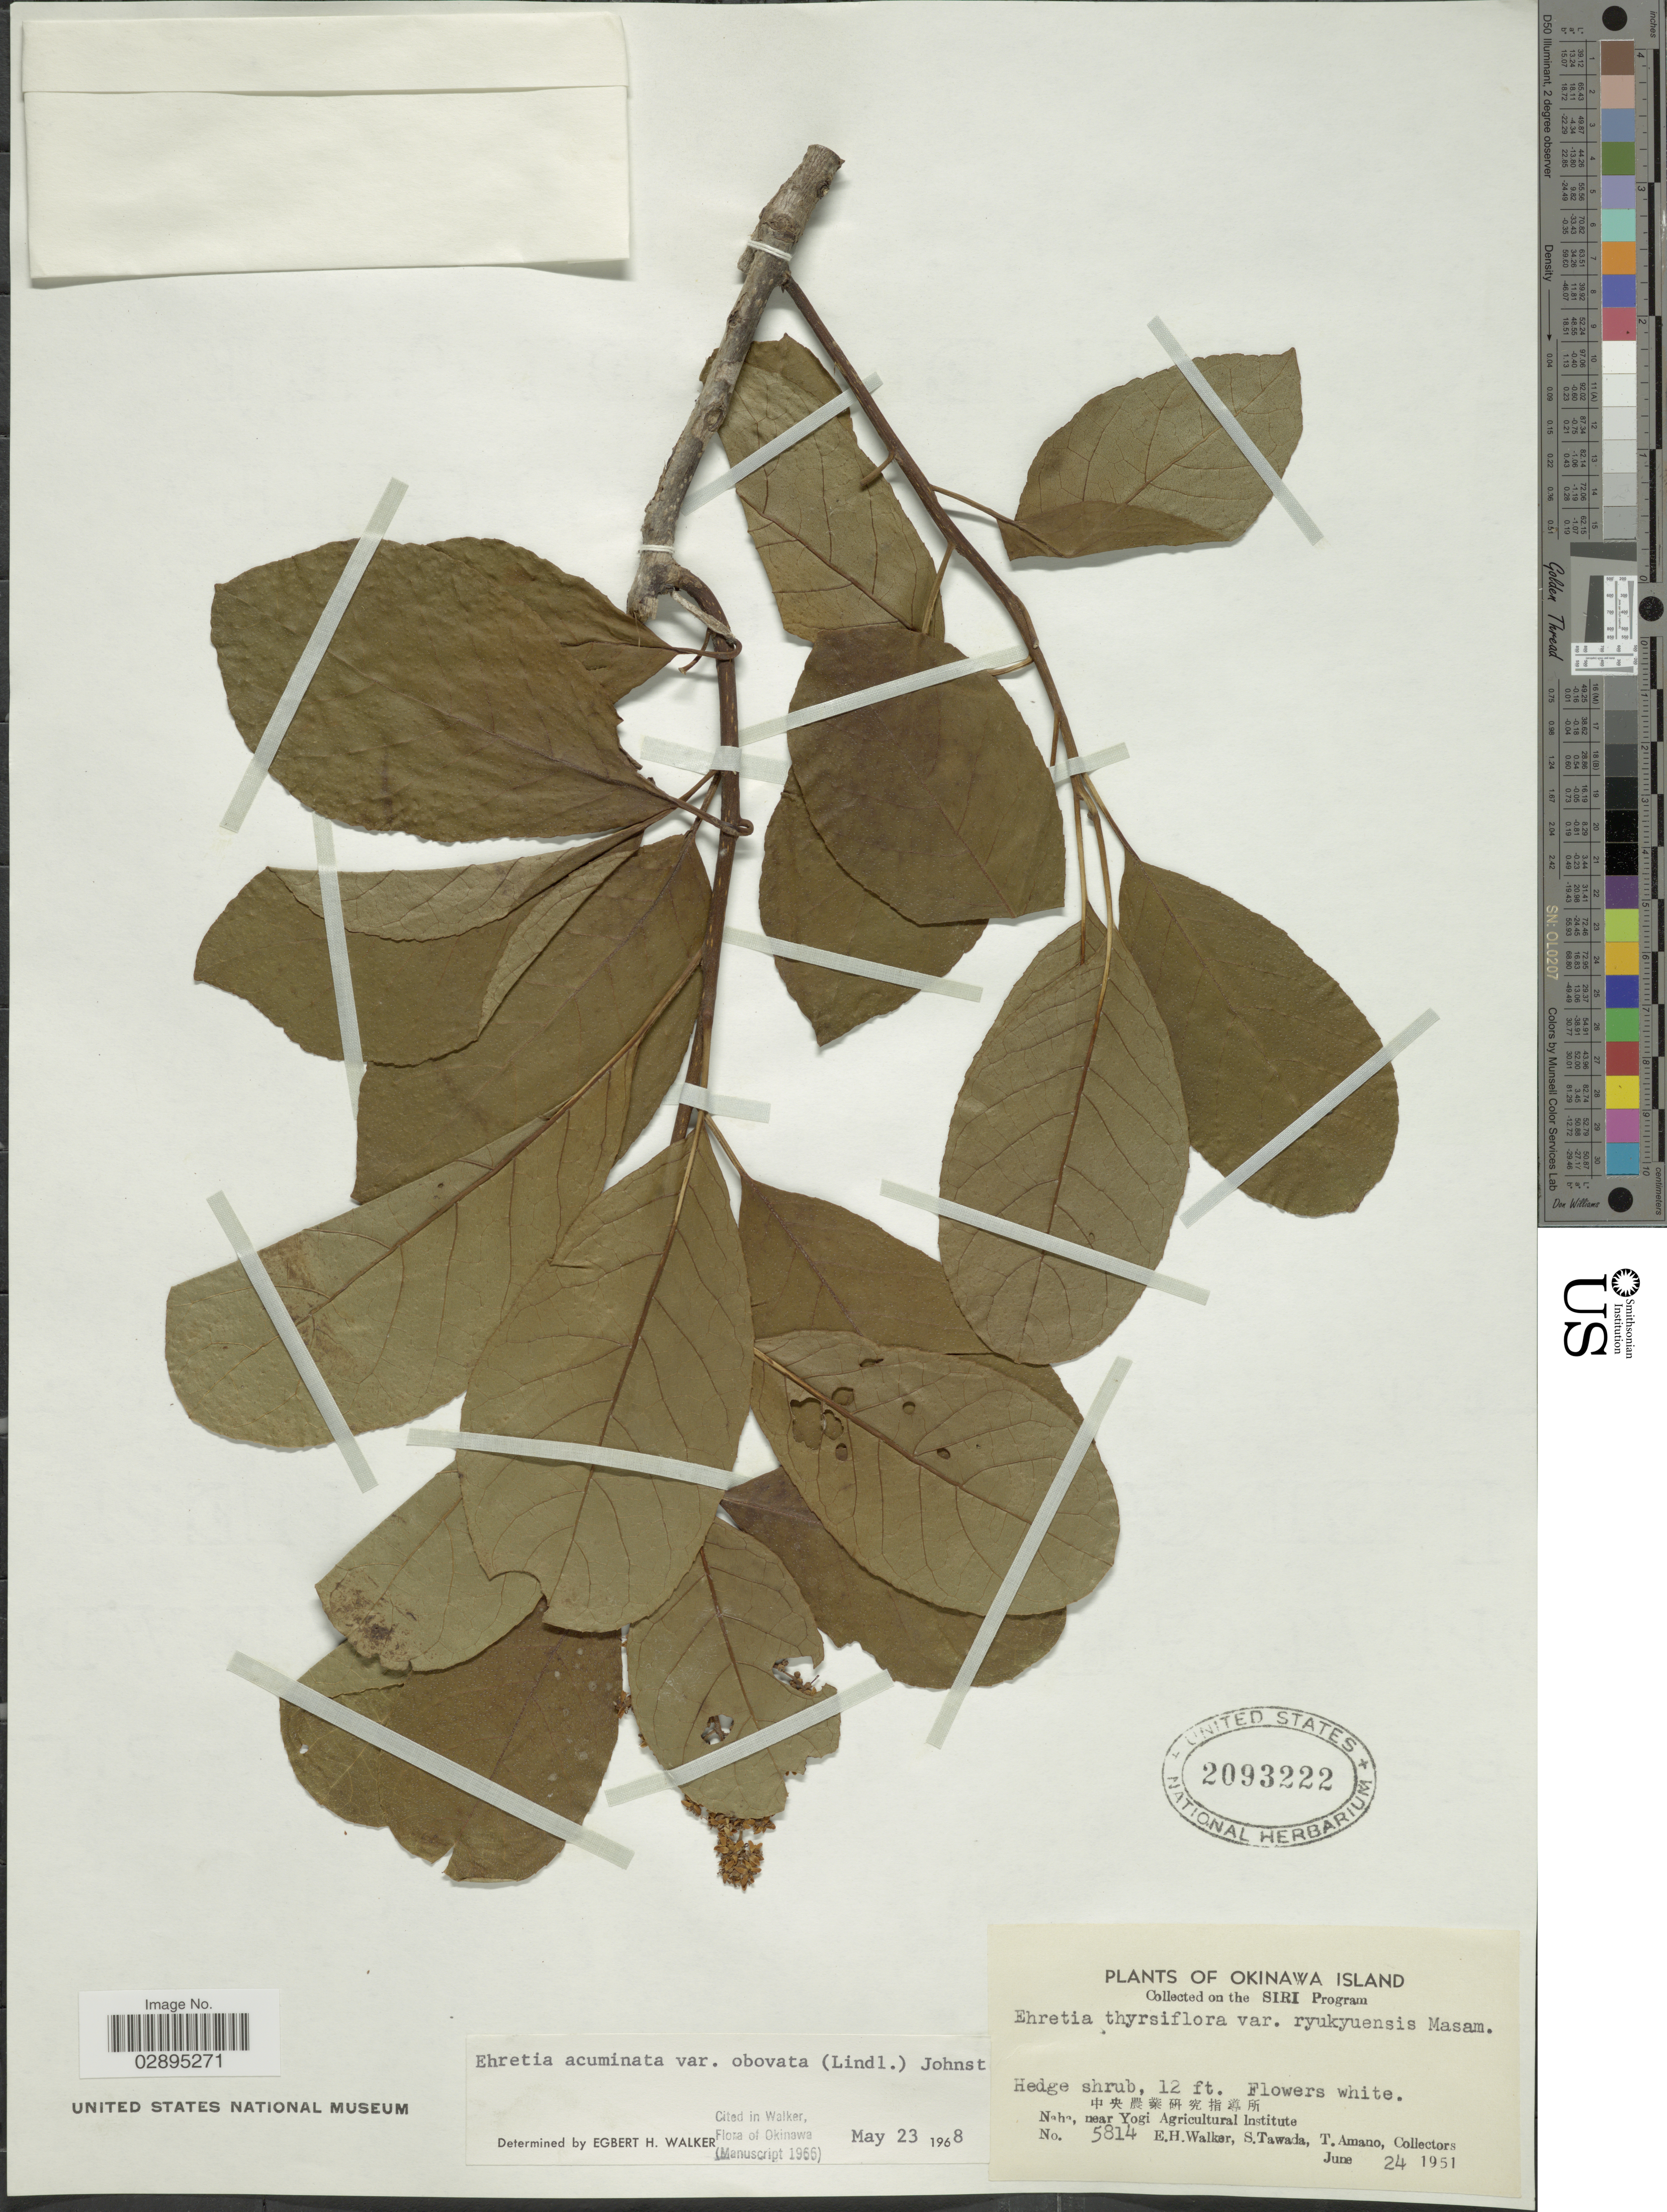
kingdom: Plantae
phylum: Tracheophyta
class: Magnoliopsida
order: Boraginales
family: Ehretiaceae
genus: Ehretia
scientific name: Ehretia acuminata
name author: R. Br.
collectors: E. H. Walker, S. Tawada & T. Amano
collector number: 5814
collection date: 1951-06-24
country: Japan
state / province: Okinawa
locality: SIRI Program. Naha, near Yogi Agricultural Institute.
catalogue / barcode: US 2093222